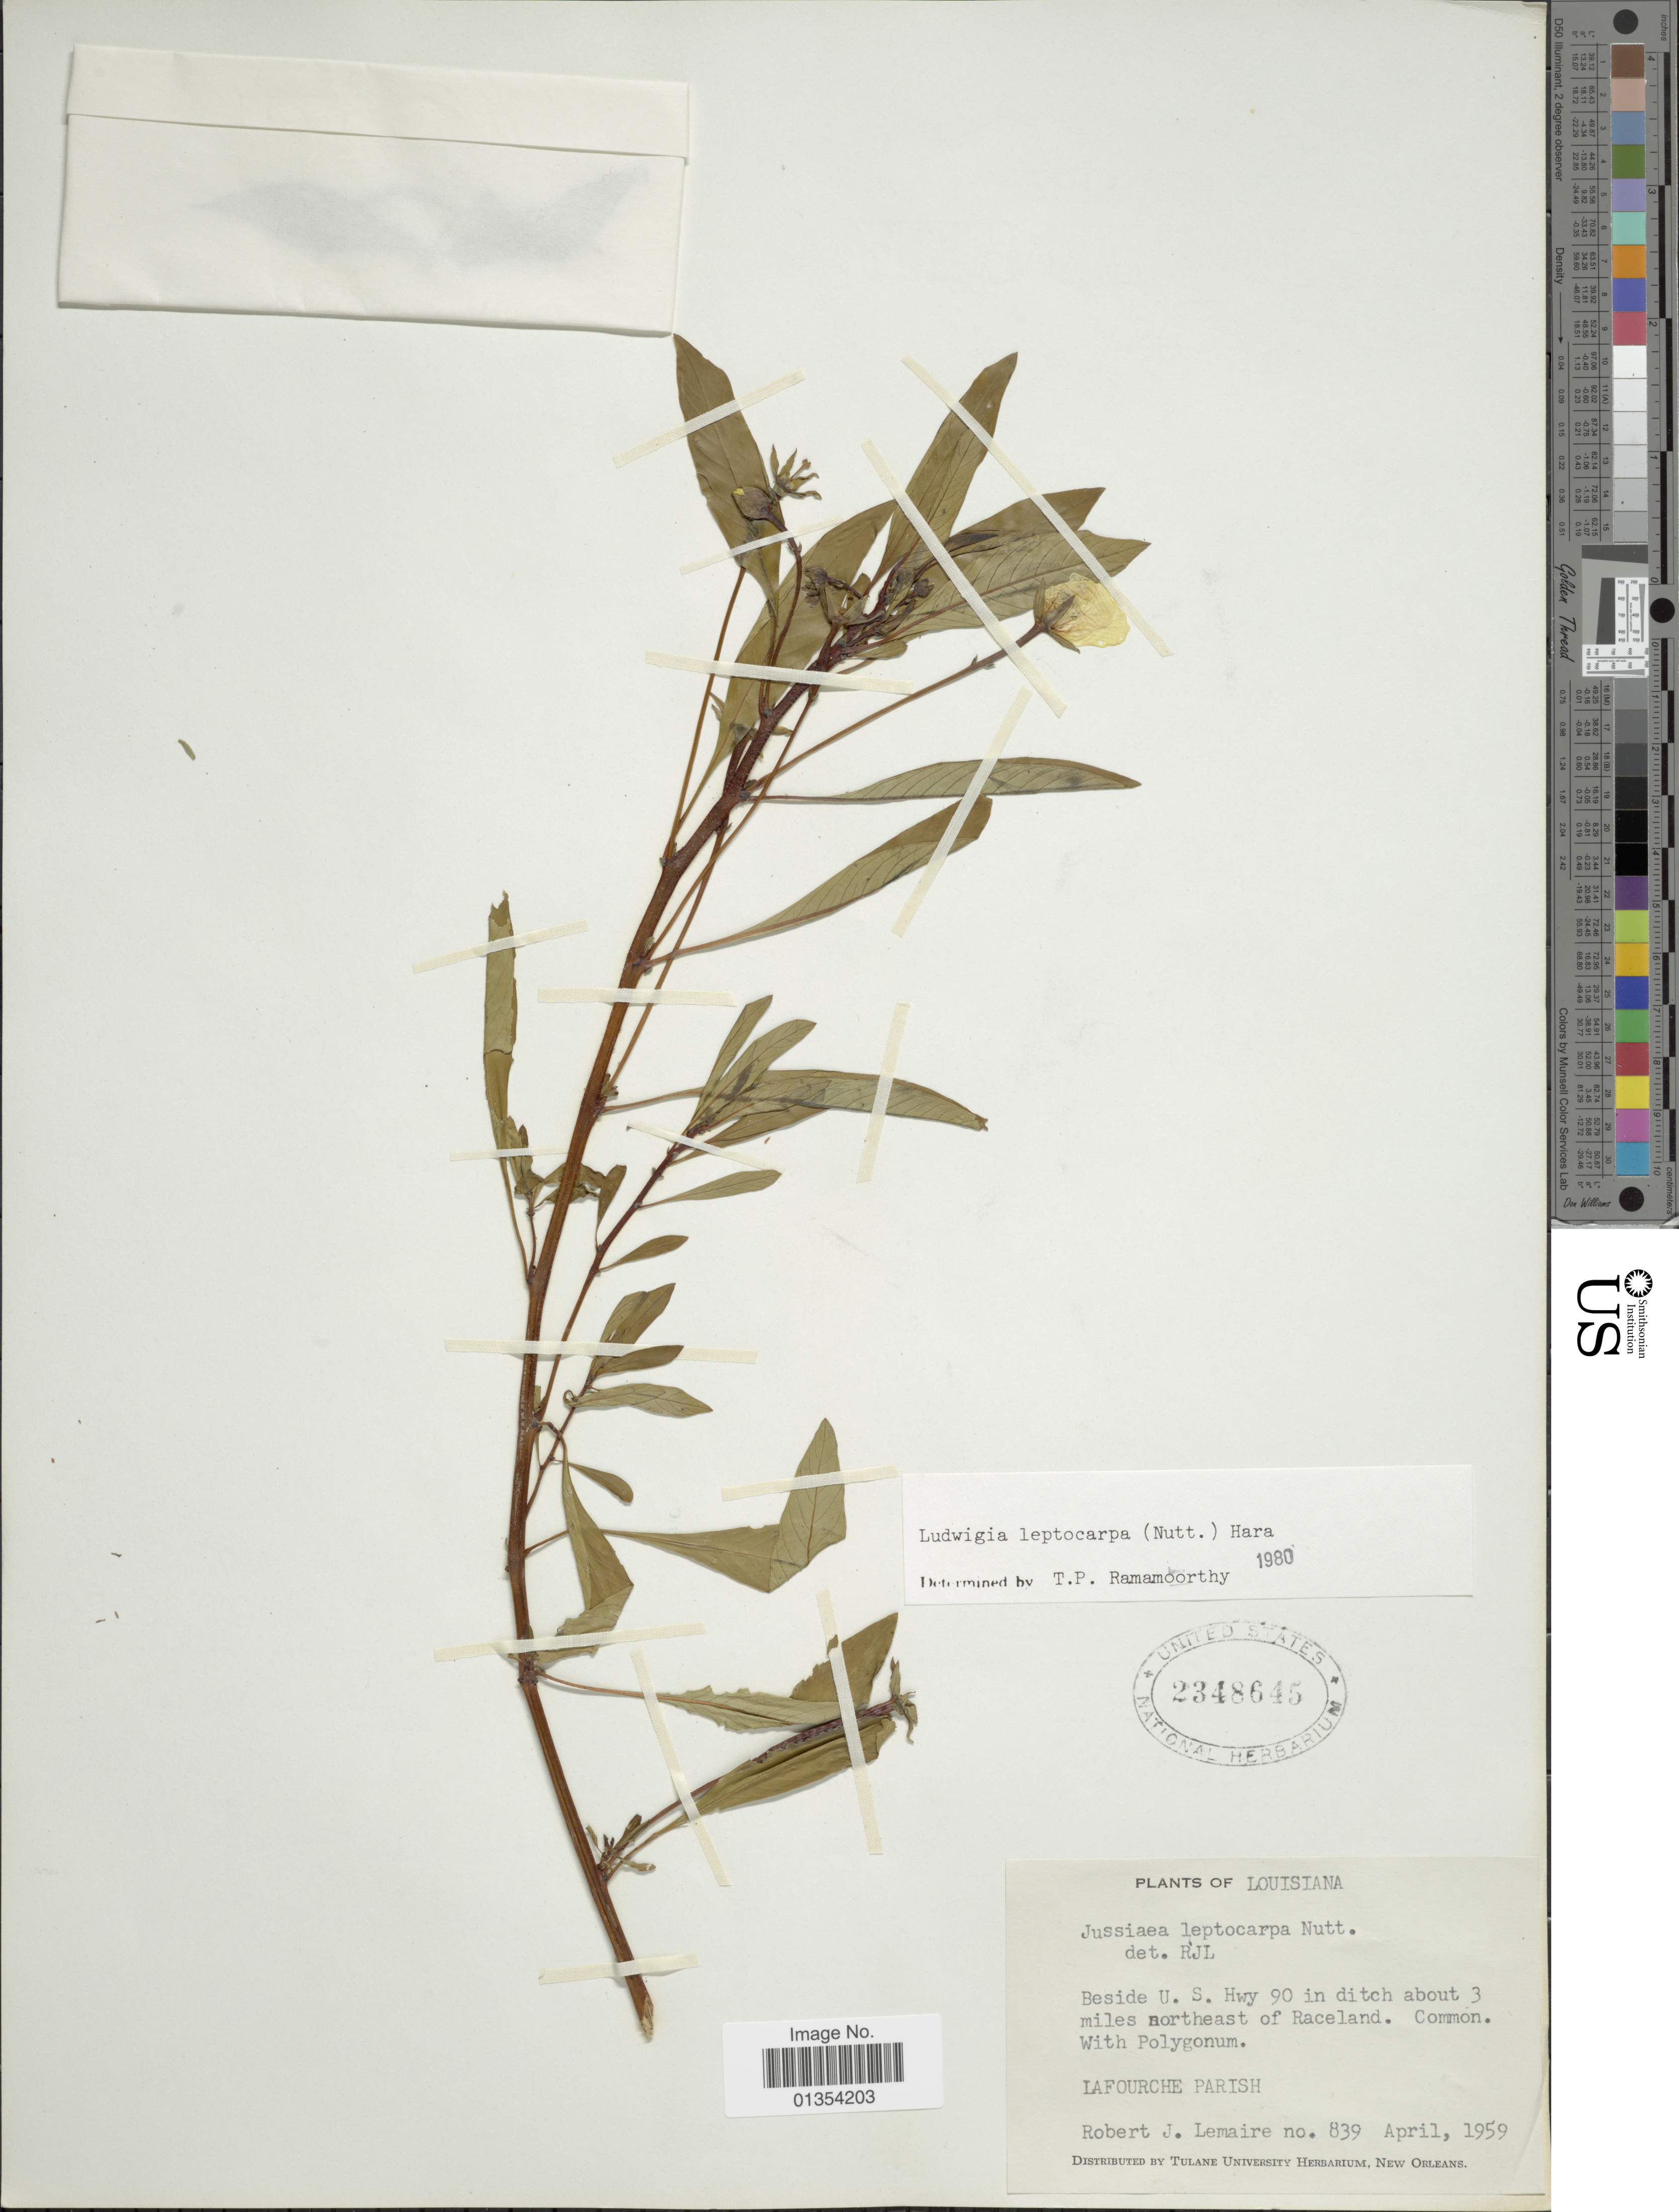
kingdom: Plantae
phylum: Tracheophyta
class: Magnoliopsida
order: Myrtales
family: Onagraceae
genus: Ludwigia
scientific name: Ludwigia leptocarpa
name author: (Nutt.) H. Hara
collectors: R. J. Lemaire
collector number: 839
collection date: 1959-04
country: United States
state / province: Louisiana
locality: Beside U.S. Hwy 90 in ditch about 3 miles northeast of Raceland; Lafourche Paris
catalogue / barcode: US 2348645